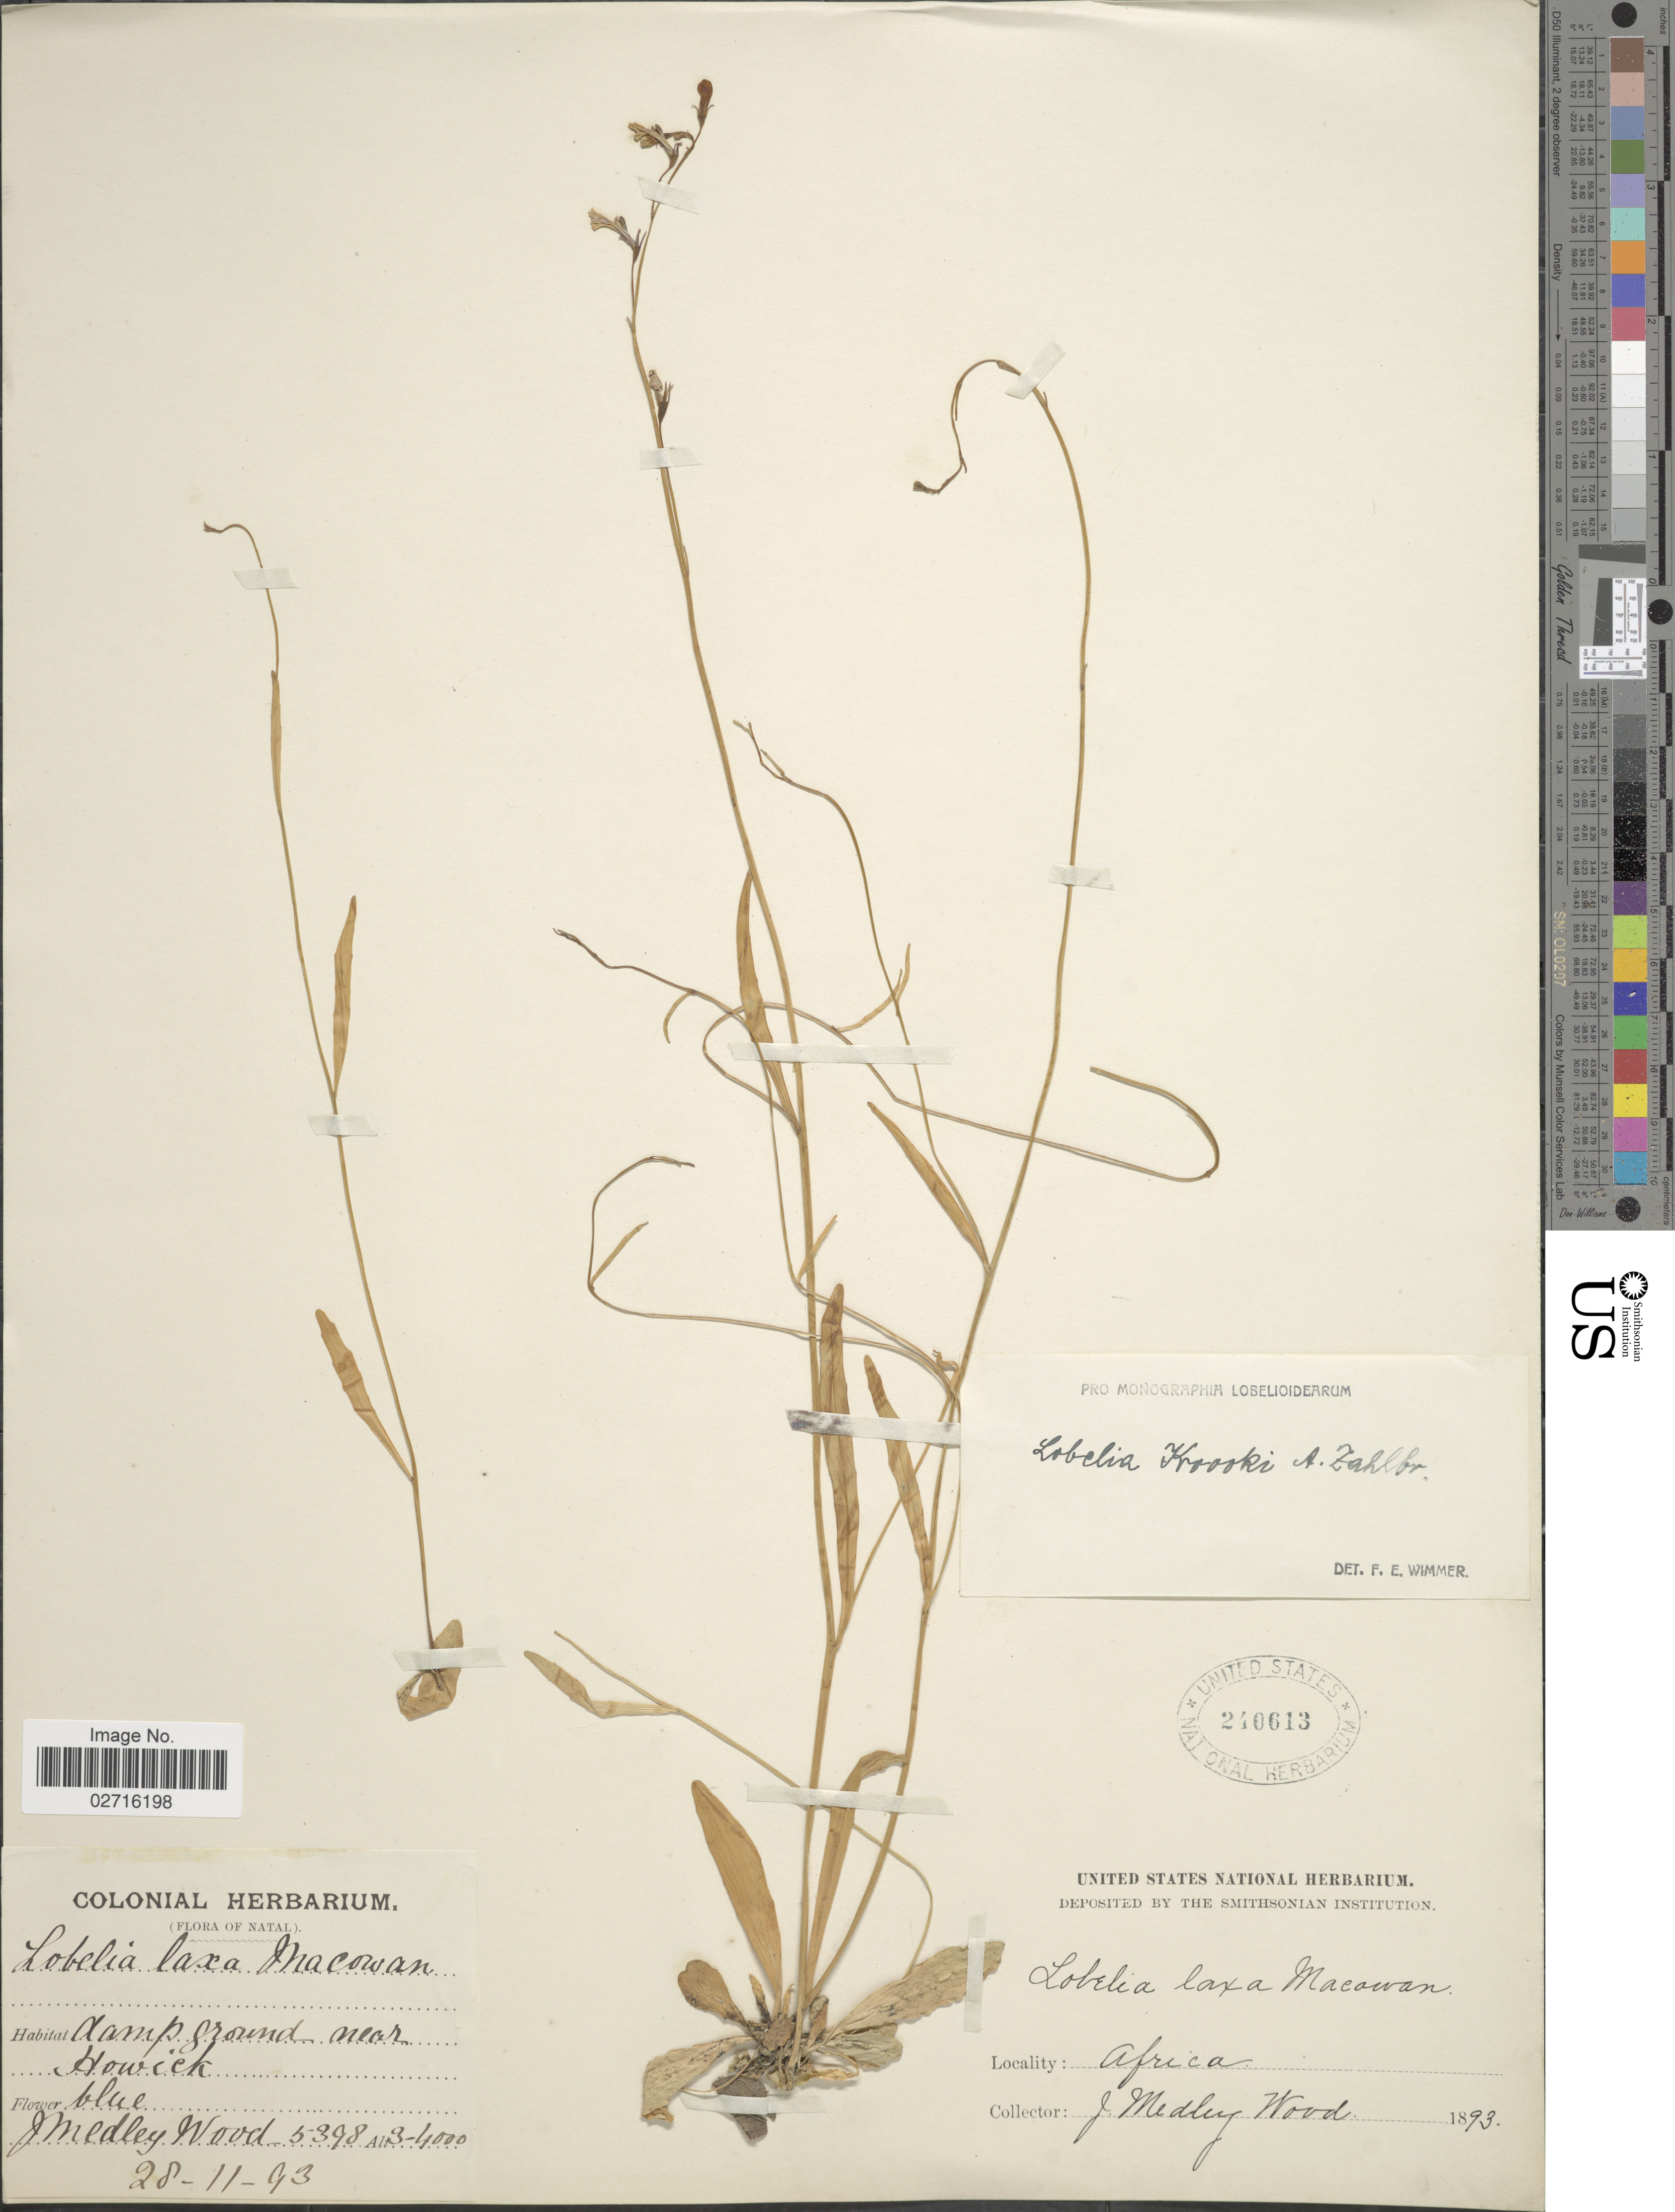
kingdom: Plantae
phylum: Tracheophyta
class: Magnoliopsida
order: Asterales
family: Campanulaceae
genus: Lobelia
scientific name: Lobelia krookii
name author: Zahlbr.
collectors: J. Medley Wood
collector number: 5398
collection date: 1893-11-28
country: South Africa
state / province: KwaZulu-Natal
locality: Natal, Damp ground near Howick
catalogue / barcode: US 240613